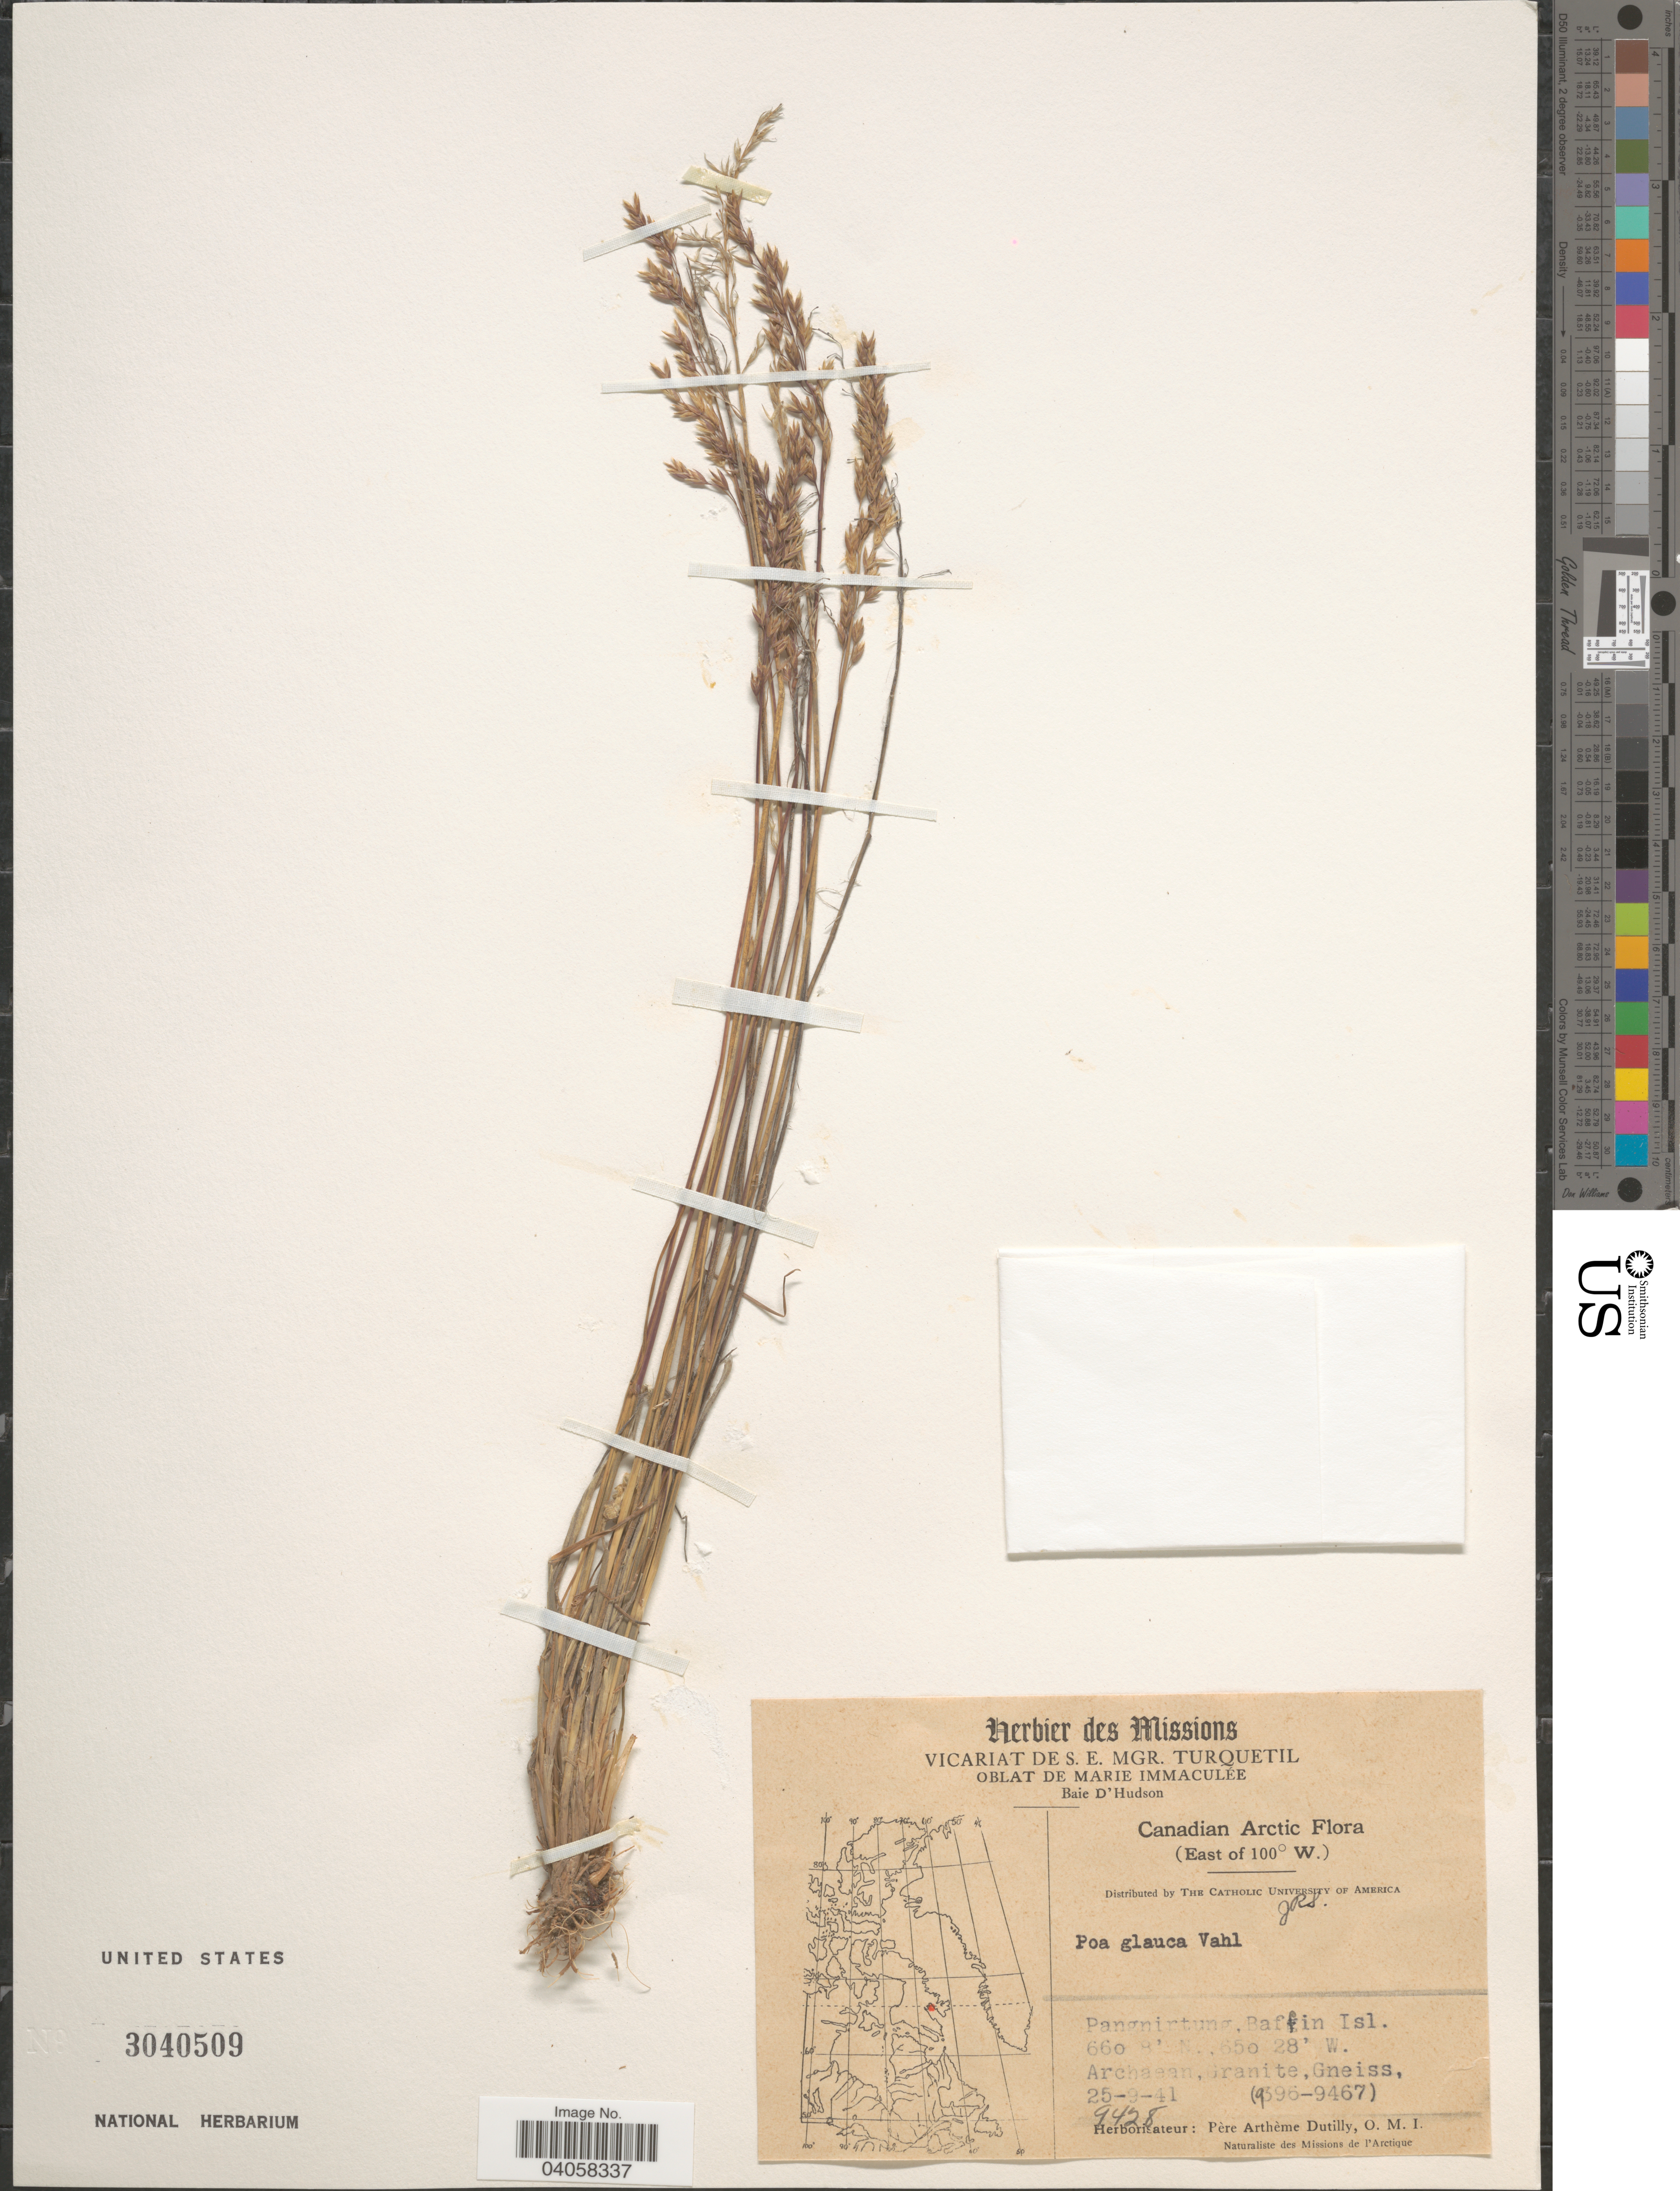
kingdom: Plantae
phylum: Tracheophyta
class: Liliopsida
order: Poales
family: Poaceae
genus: Poa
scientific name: Poa glauca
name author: Vahl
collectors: P. Dutilly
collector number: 9428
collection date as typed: Transcribed d/m/y: 25/9/41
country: Canada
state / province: Nunavut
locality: Canadian Arctic (East of 100° W.) Pangnirtung, Baffin Isl.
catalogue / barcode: US 3040509